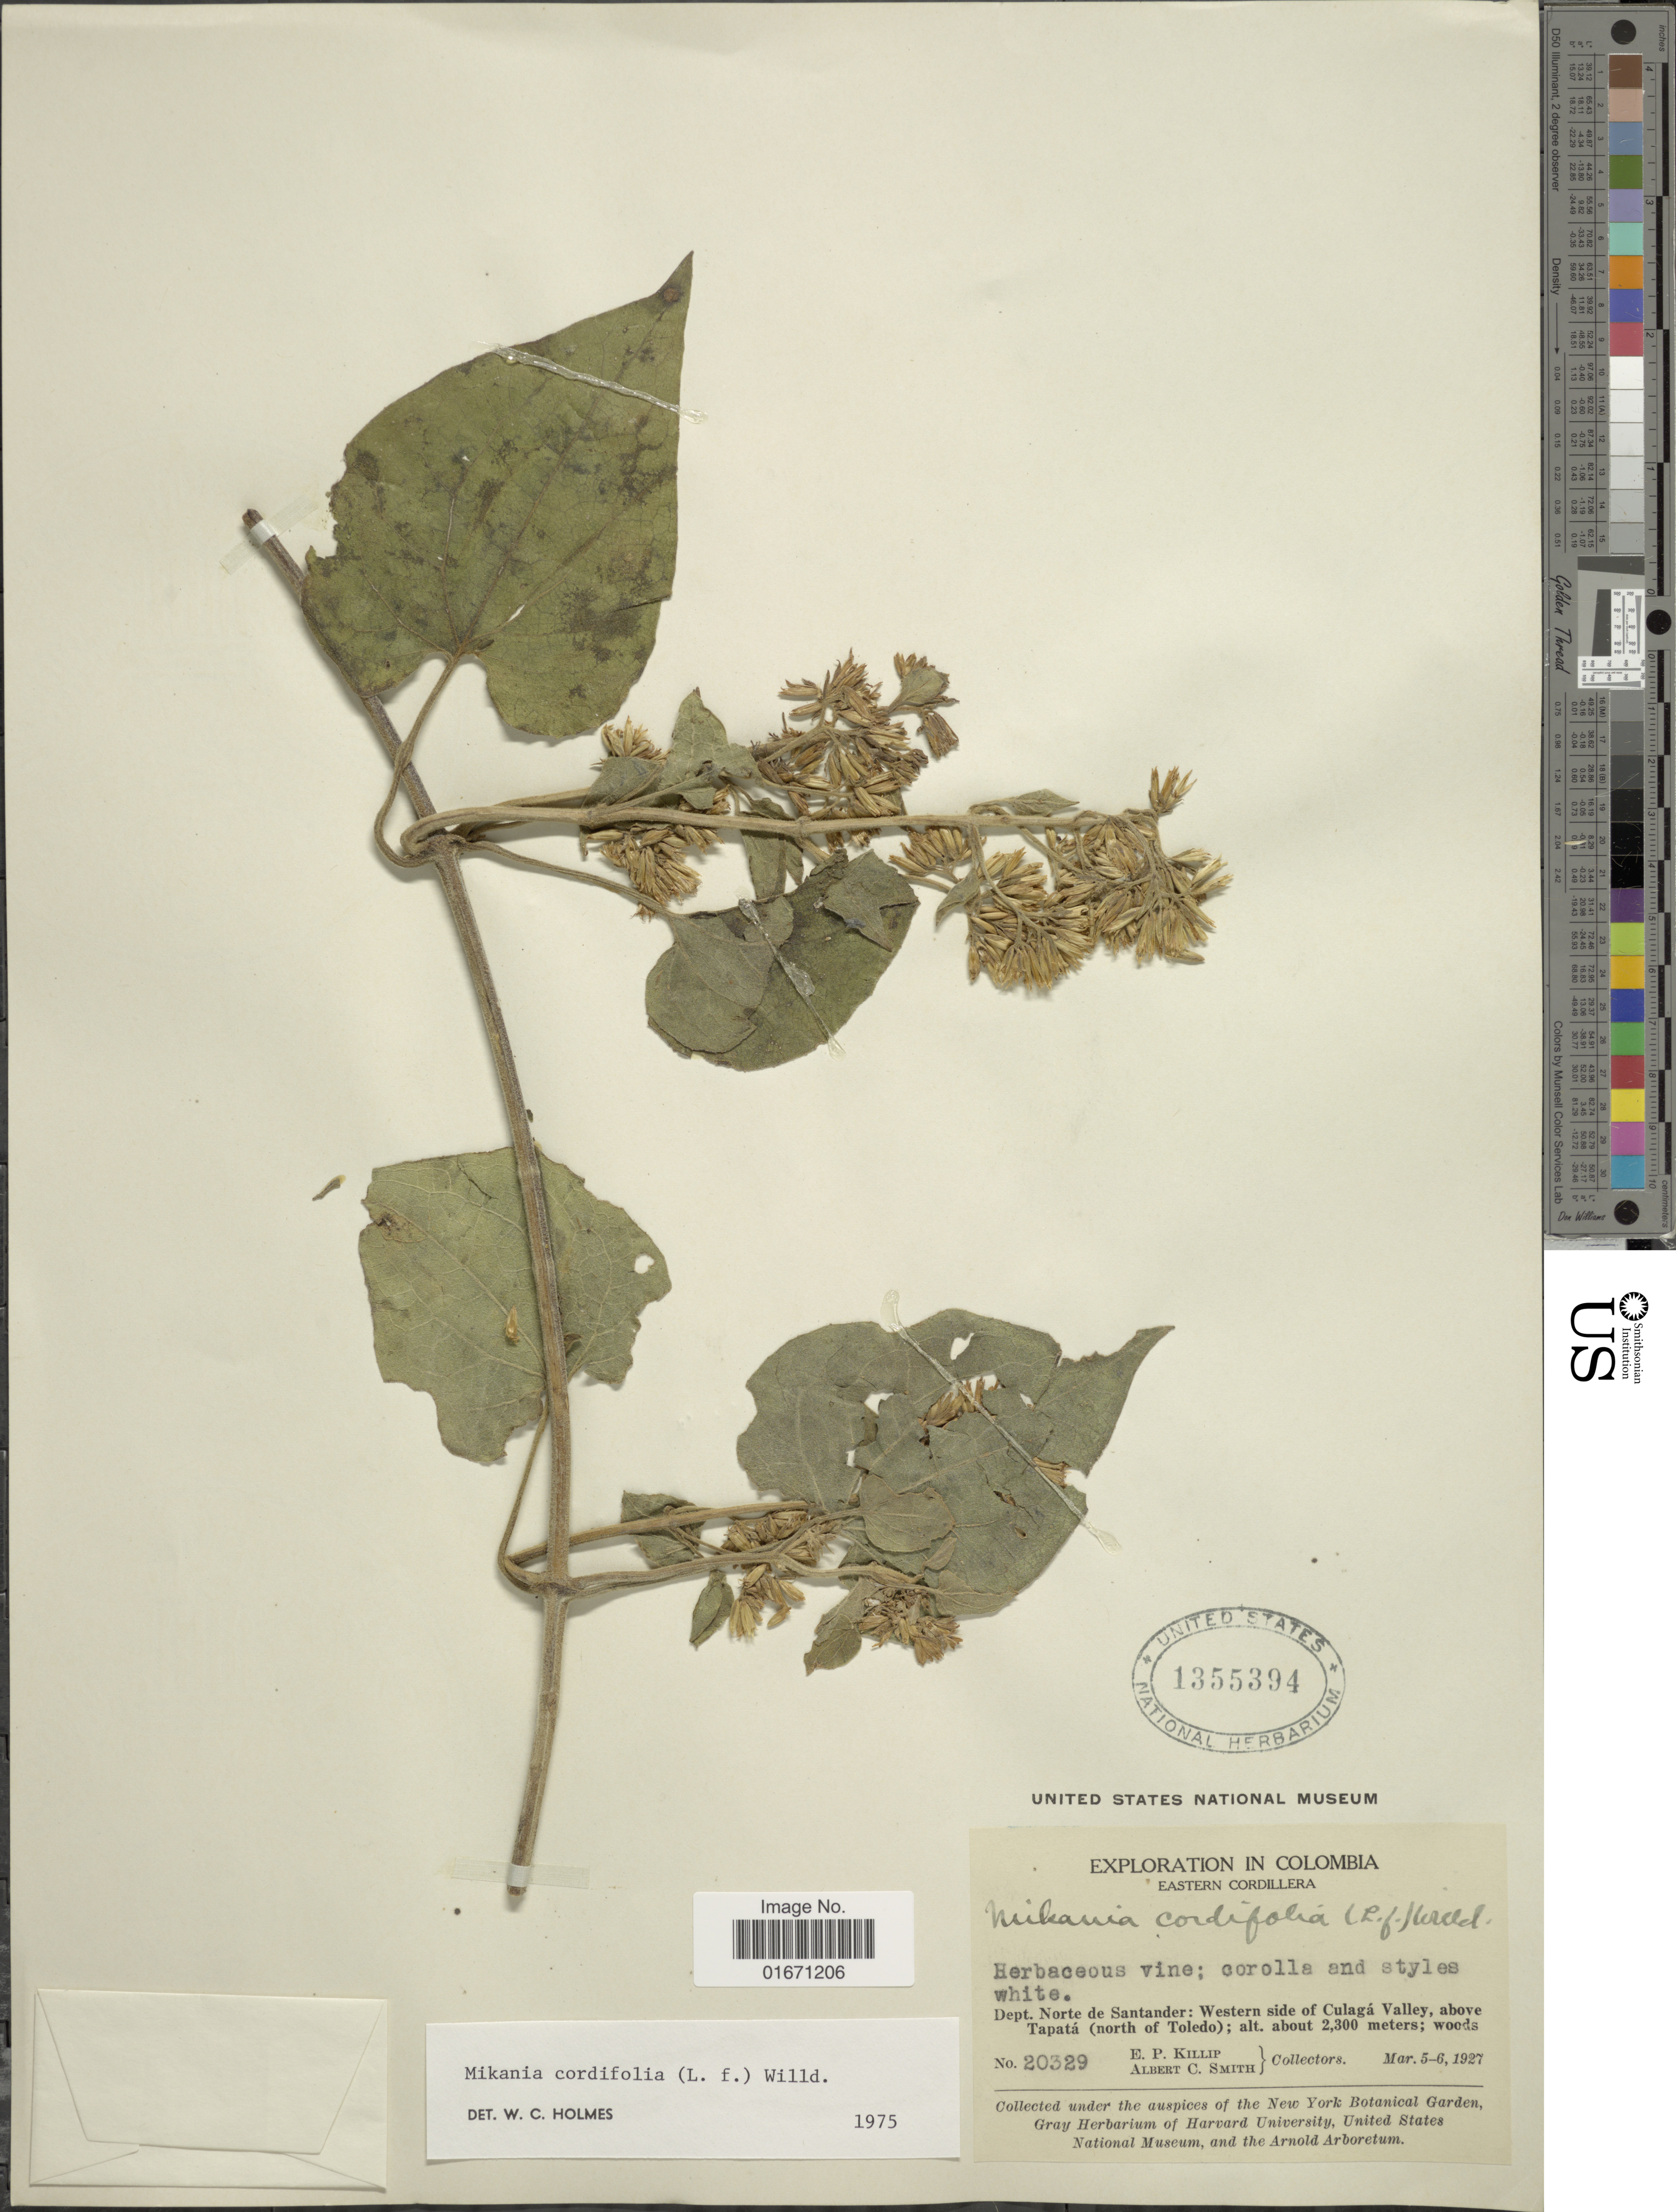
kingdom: Plantae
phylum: Tracheophyta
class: Magnoliopsida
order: Asterales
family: Asteraceae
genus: Mikania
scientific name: Mikania cordifolia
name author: Kunth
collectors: E. P. Killip & A. C. Smith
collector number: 20329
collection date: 1927-03-05/1927-03-06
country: Colombia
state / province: Norte de Santander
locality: Eastern Cordillera, Western side of Culaga Valley, above Tapata (north of Toledo)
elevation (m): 2300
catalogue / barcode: US 1355394